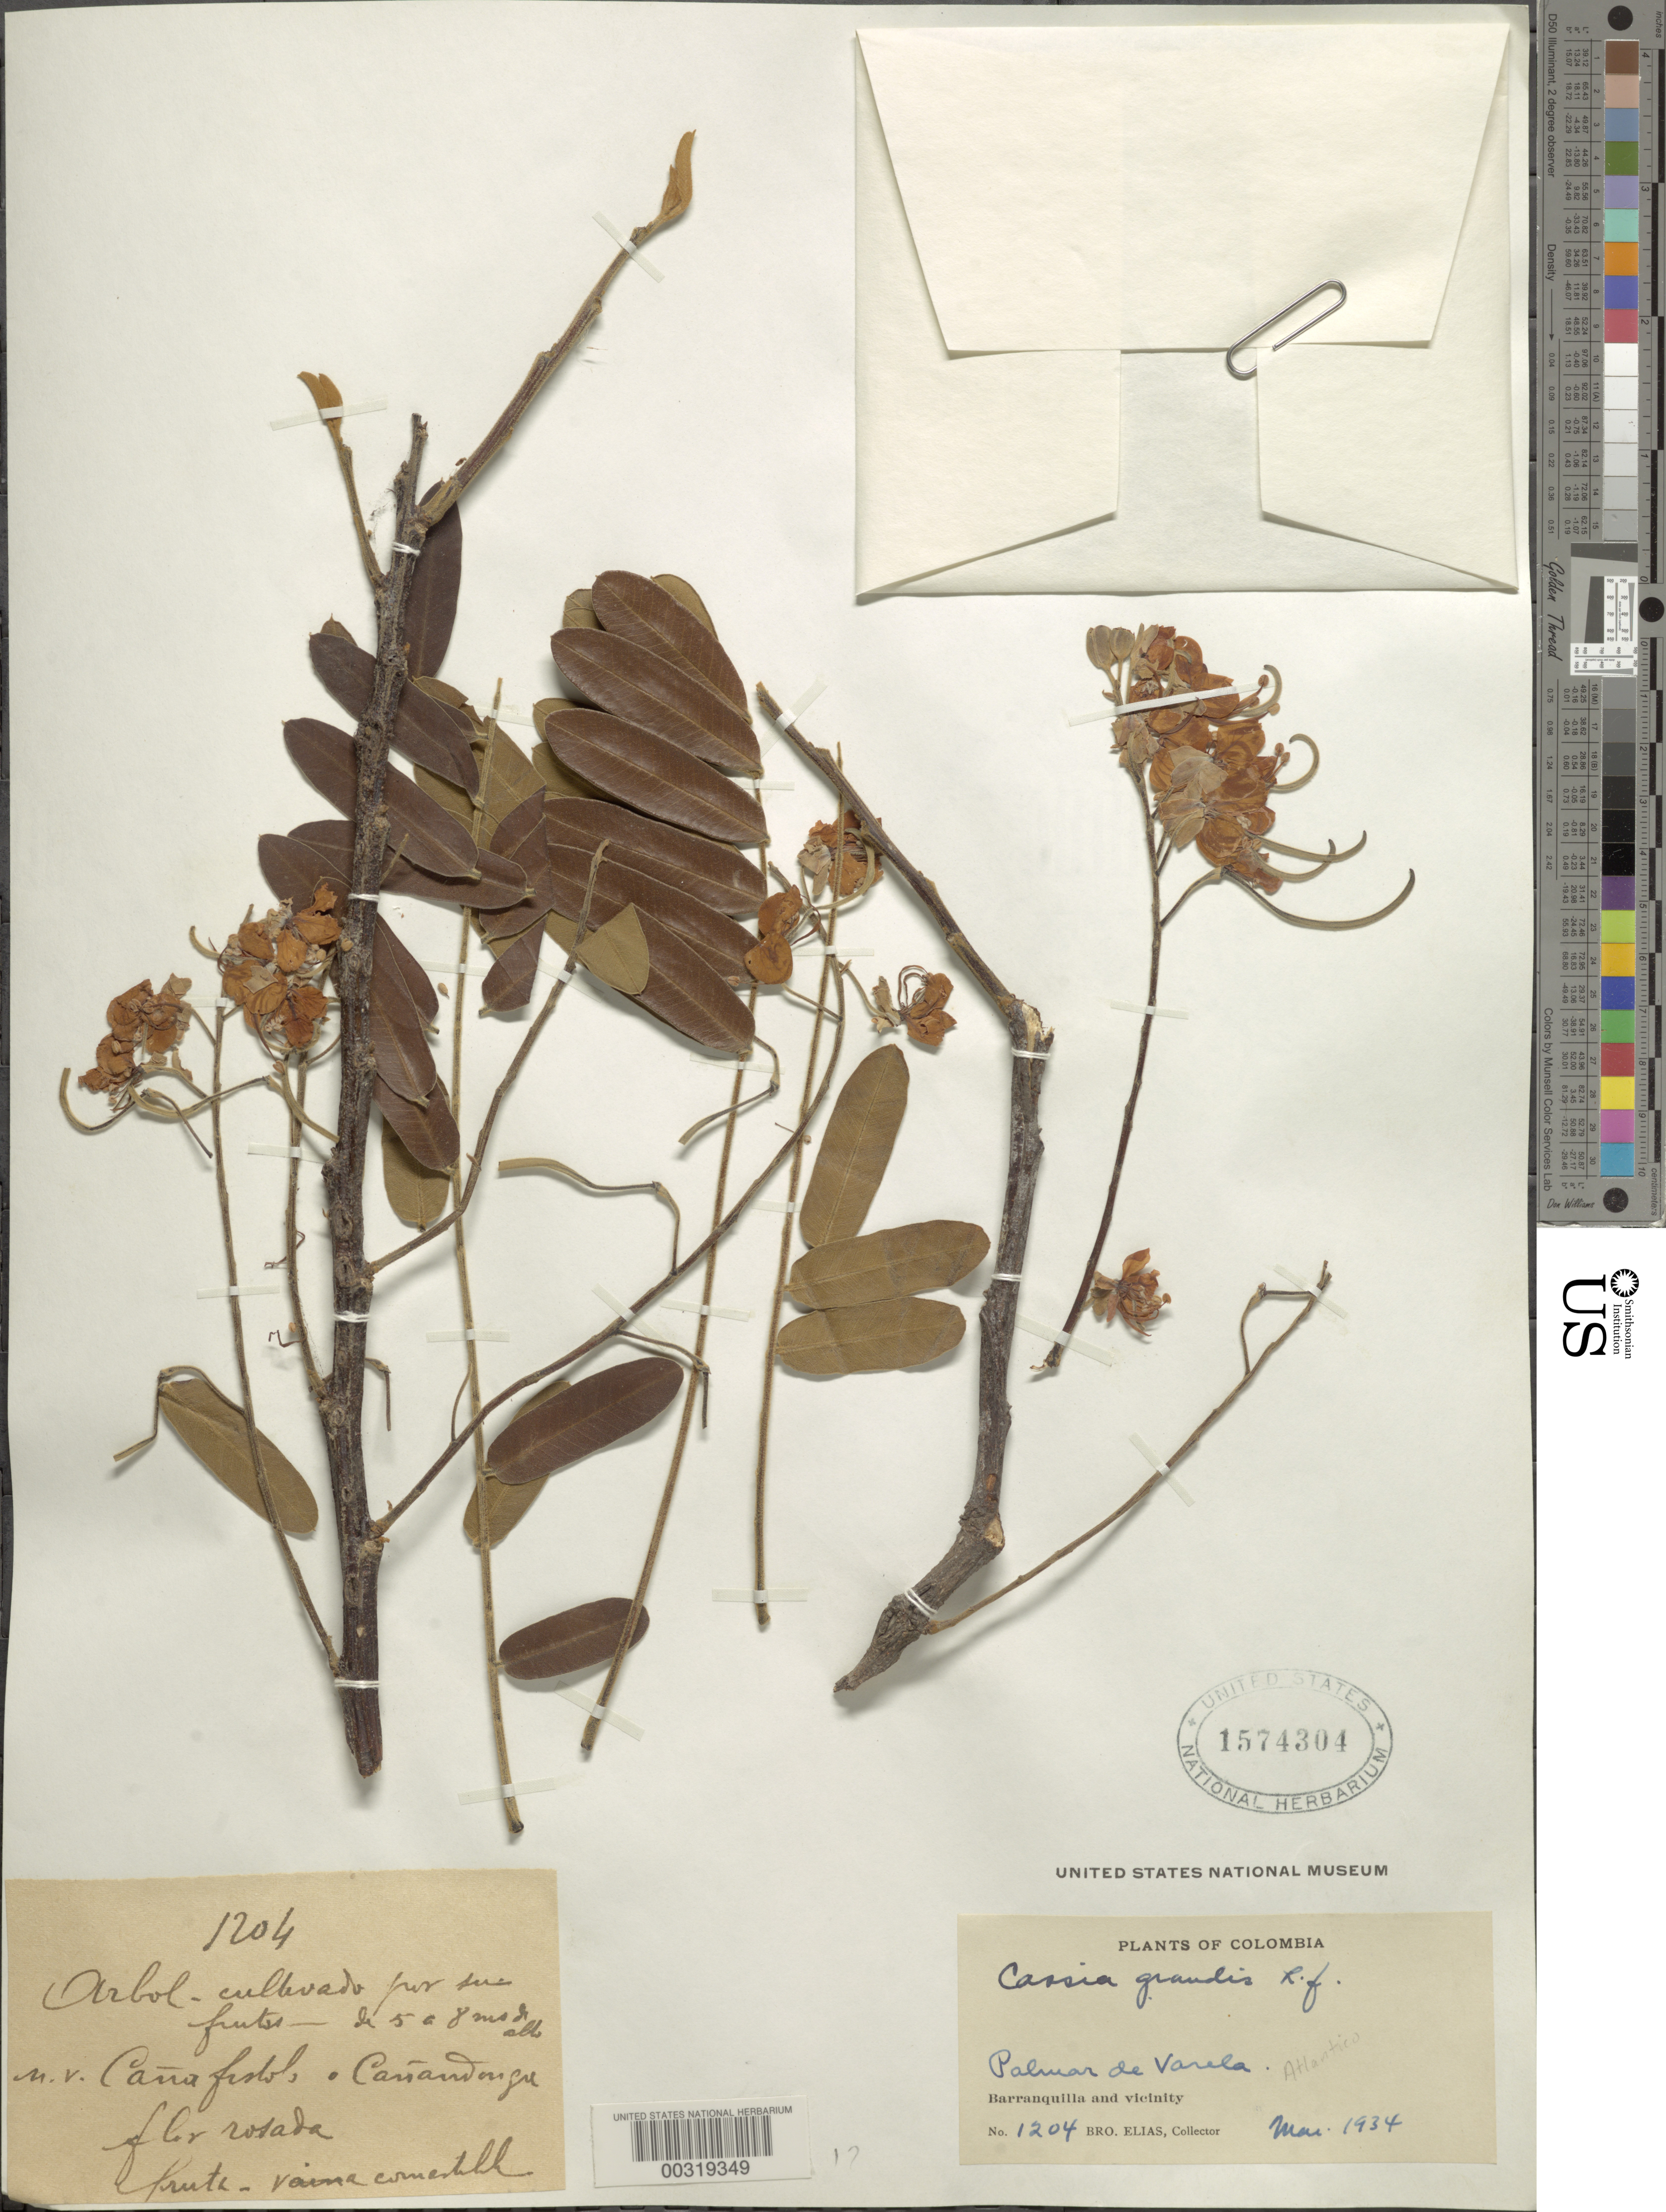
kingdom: Plantae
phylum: Tracheophyta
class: Magnoliopsida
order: Fabales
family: Fabaceae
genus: Cassia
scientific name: Cassia grandis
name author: L. f.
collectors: Bro. Elias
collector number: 1204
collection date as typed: Mar 1934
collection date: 1934-03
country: Colombia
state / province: Atlántico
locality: Palmar de Varela; Barranquilla and vicinity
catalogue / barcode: US 1574304